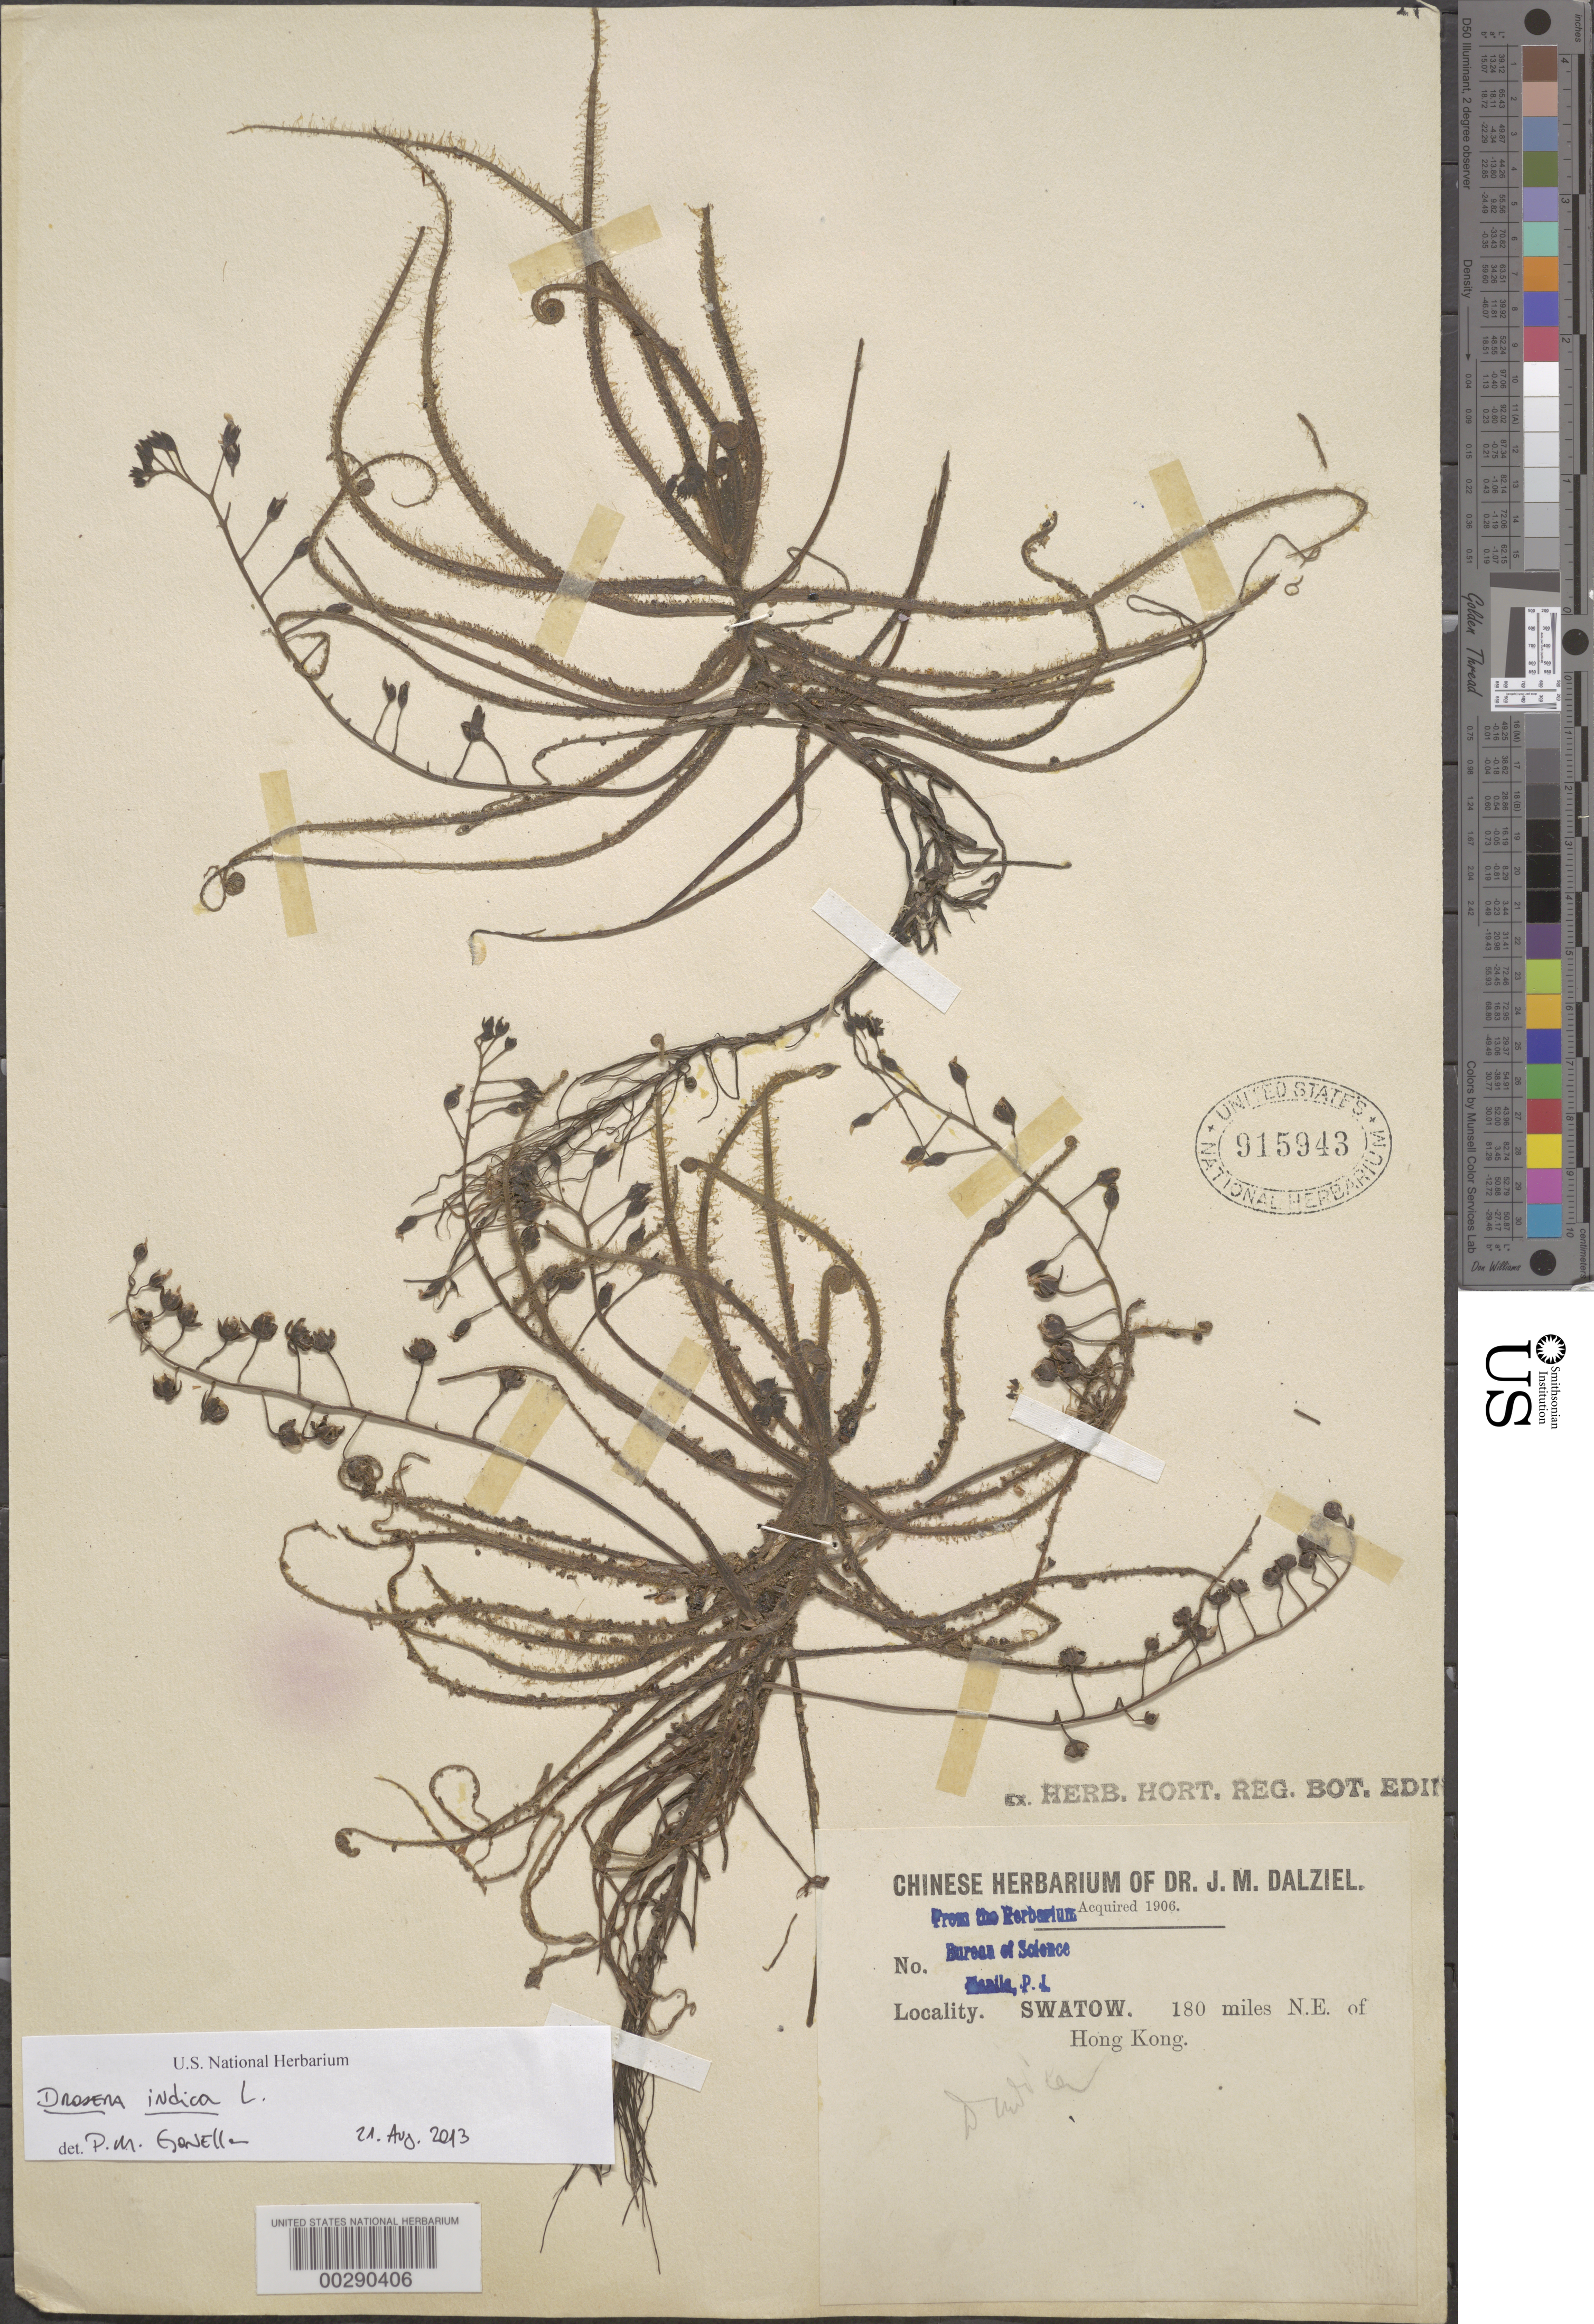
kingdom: Plantae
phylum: Tracheophyta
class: Magnoliopsida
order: Caryophyllales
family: Droseraceae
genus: Drosera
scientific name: Drosera indica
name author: L.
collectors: ex Herb. J.M. Dalziel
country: China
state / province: Guangdong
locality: Swatow, NE of Hong Kong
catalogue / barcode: US 915943